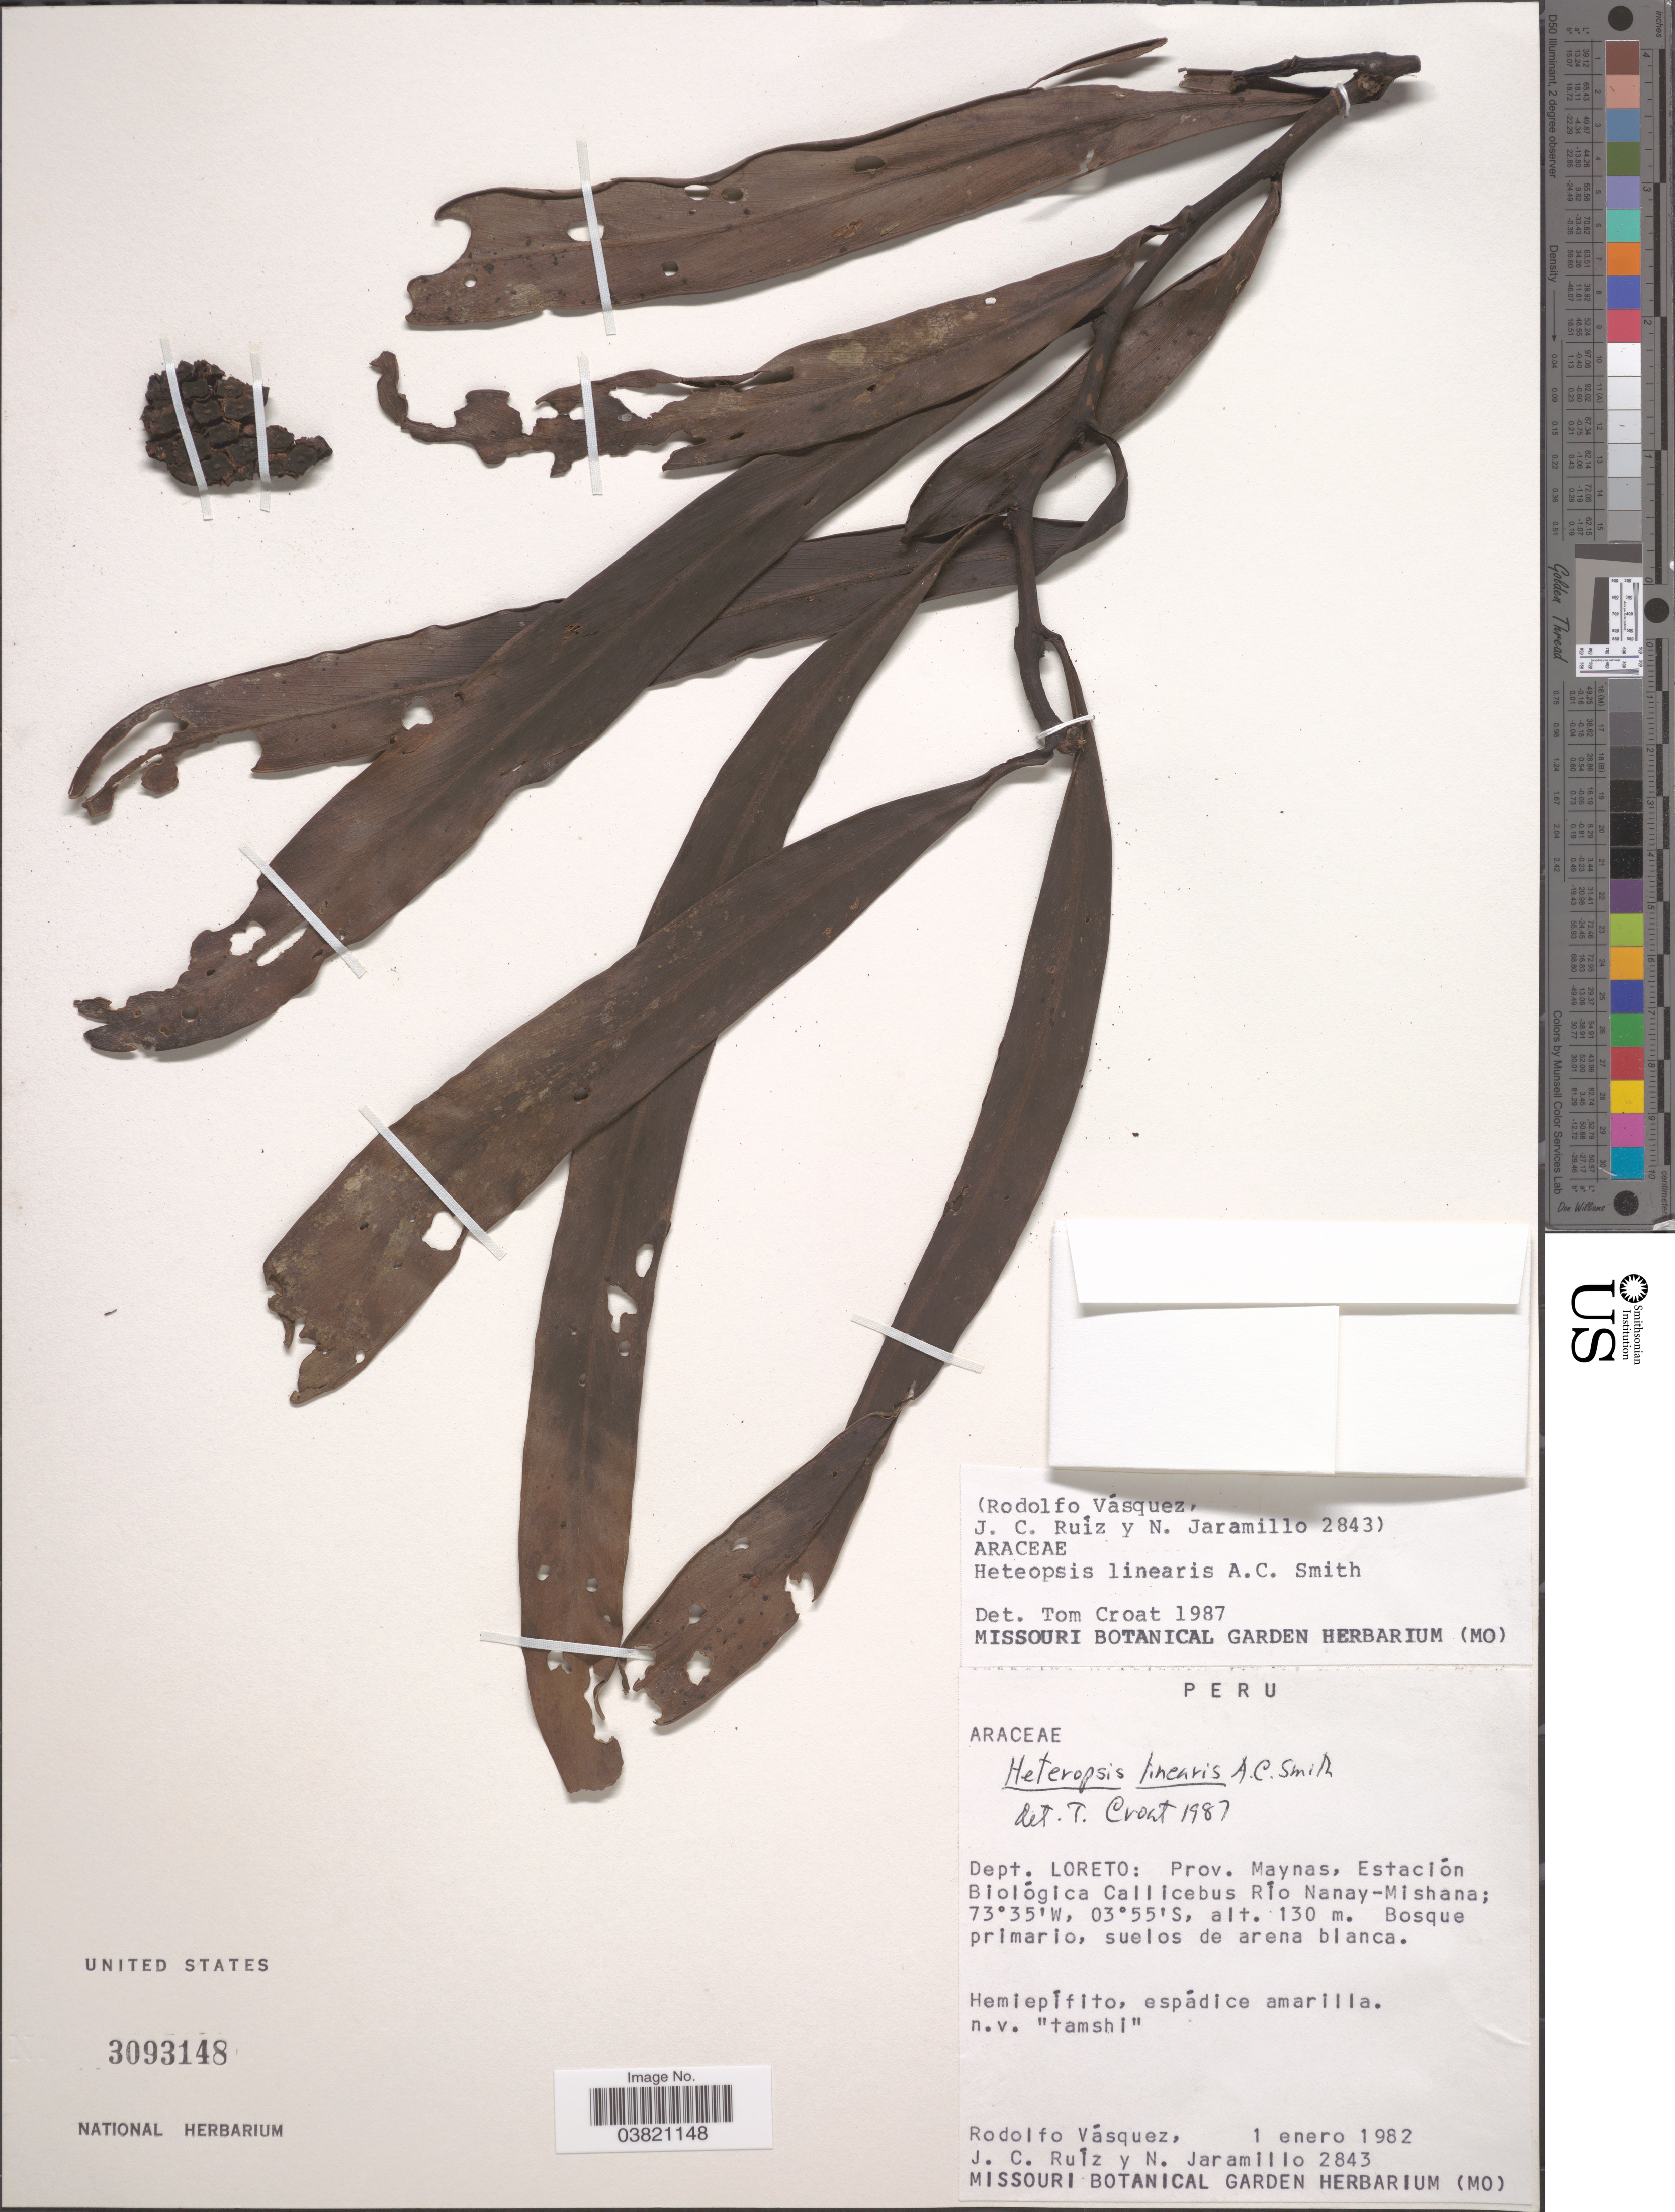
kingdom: Plantae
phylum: Tracheophyta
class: Liliopsida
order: Alismatales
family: Araceae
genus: Heteropsis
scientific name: Heteropsis linearis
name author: A.C. Sm.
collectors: R. Vásquez, J. C. Ruíz & N. Jaramillo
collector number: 2843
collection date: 1982-01-01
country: Peru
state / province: Loreto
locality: Dept. Loreto: Prov. Maynas, Estación Biológica Callicebus Río Nanay-Mishana.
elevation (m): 130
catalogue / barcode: US 3093148